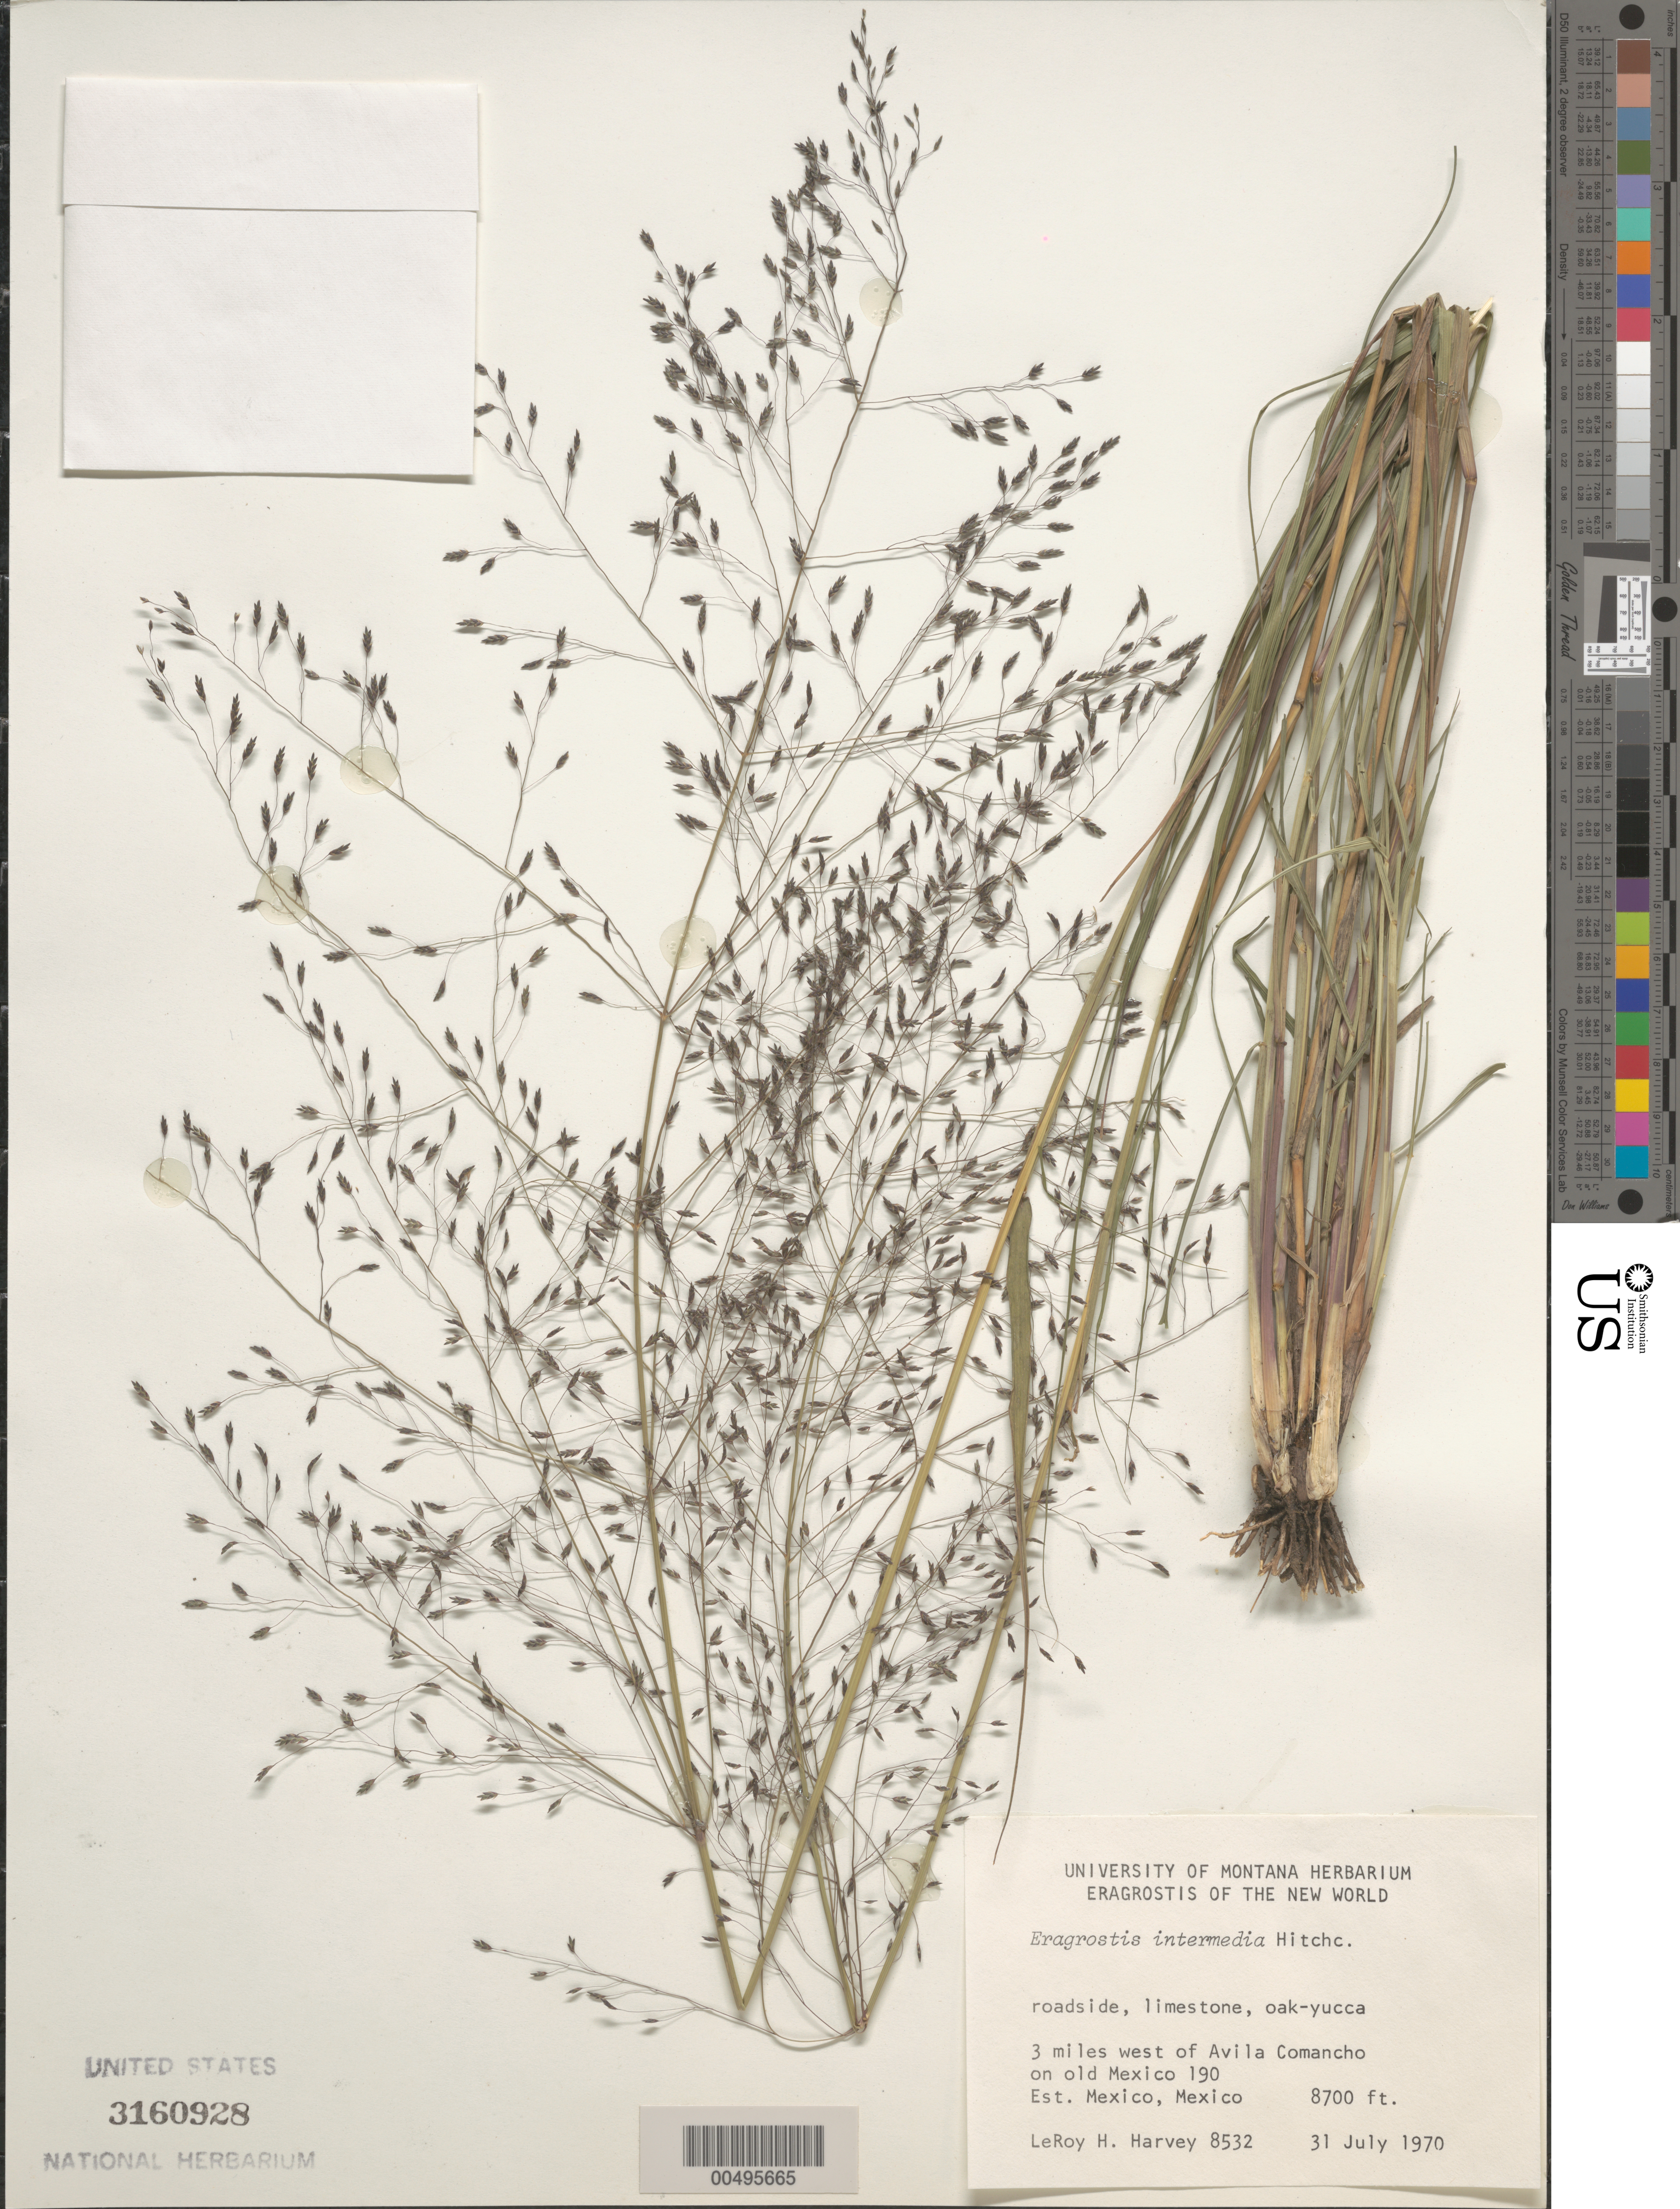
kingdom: Plantae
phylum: Tracheophyta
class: Liliopsida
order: Poales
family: Poaceae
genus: Eragrostis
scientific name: Eragrostis intermedia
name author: Hitchc.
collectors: L. H. Harvey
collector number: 8532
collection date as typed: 31 Jul 1970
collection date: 1970-07-31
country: Mexico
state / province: México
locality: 3 mi W of Avila Comancho on old Mex 190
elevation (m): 2652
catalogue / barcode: US 3160928